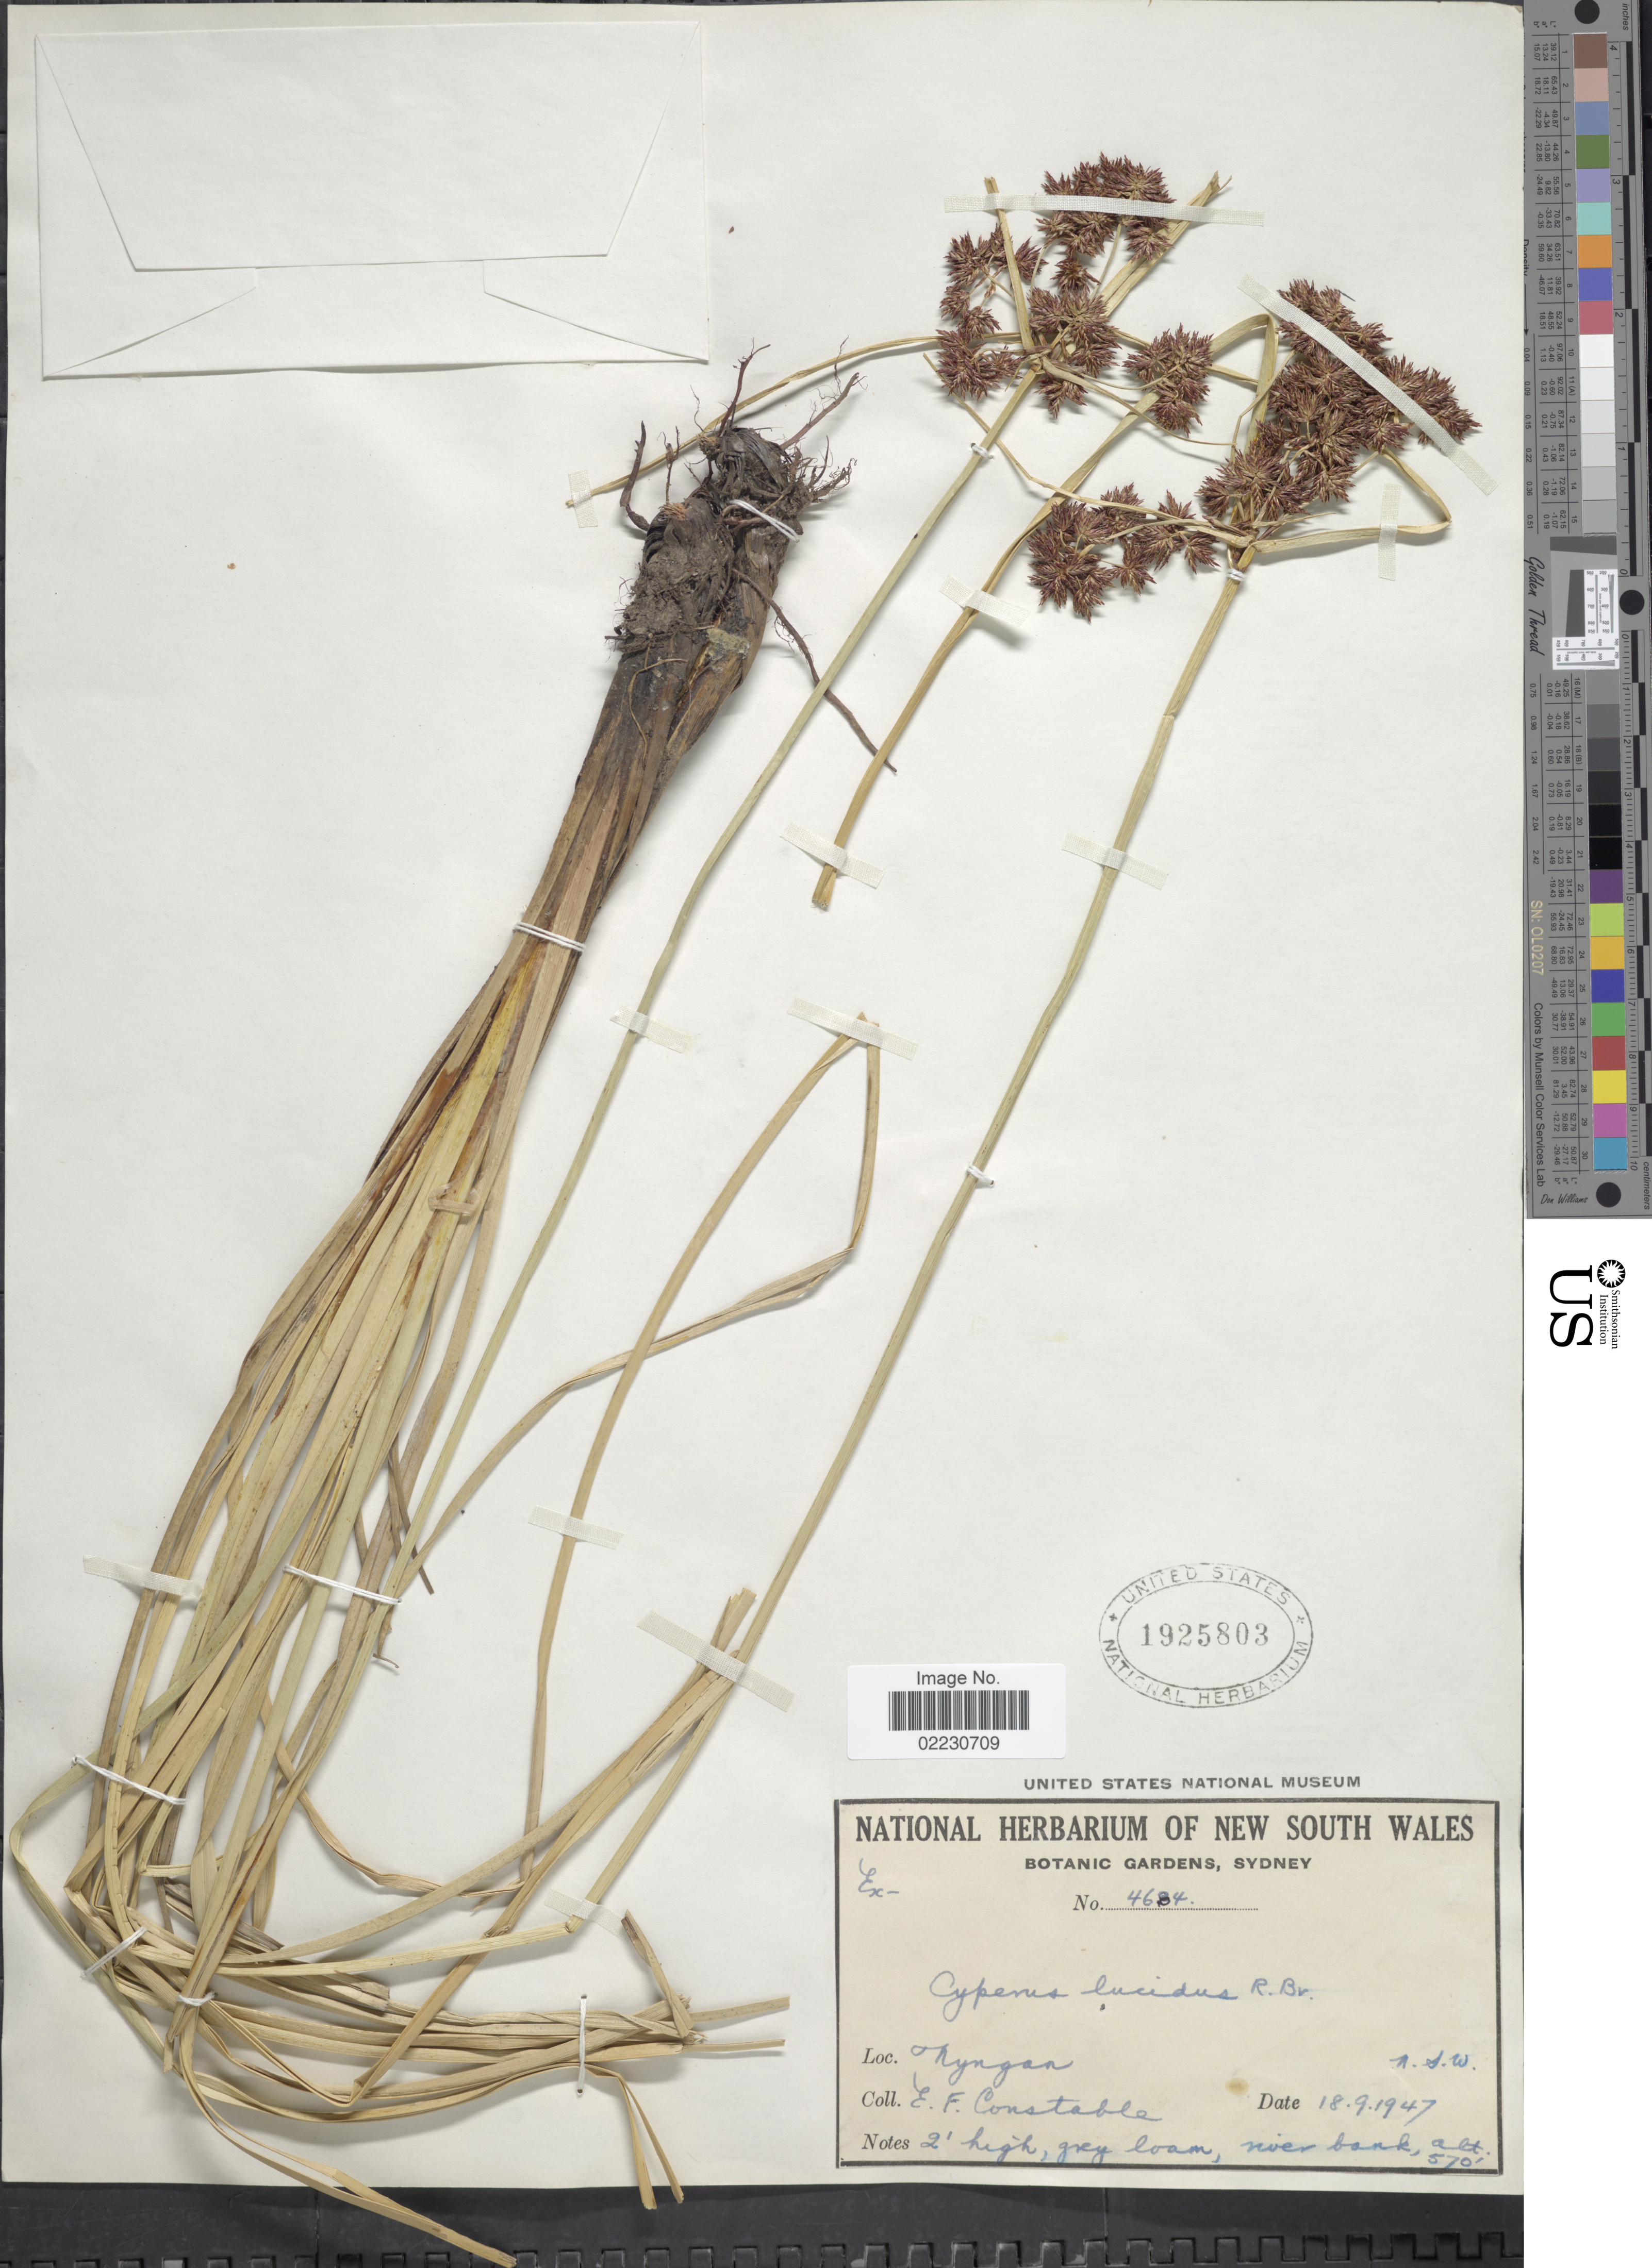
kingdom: Plantae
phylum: Tracheophyta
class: Liliopsida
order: Poales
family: Cyperaceae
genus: Cyperus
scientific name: Cyperus lucidus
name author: R. Br.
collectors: E. F. Constable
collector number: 4684*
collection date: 1947-09-18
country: Australia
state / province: New South Wales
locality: Nyngan N.S.W.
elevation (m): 174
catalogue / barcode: US 1925803